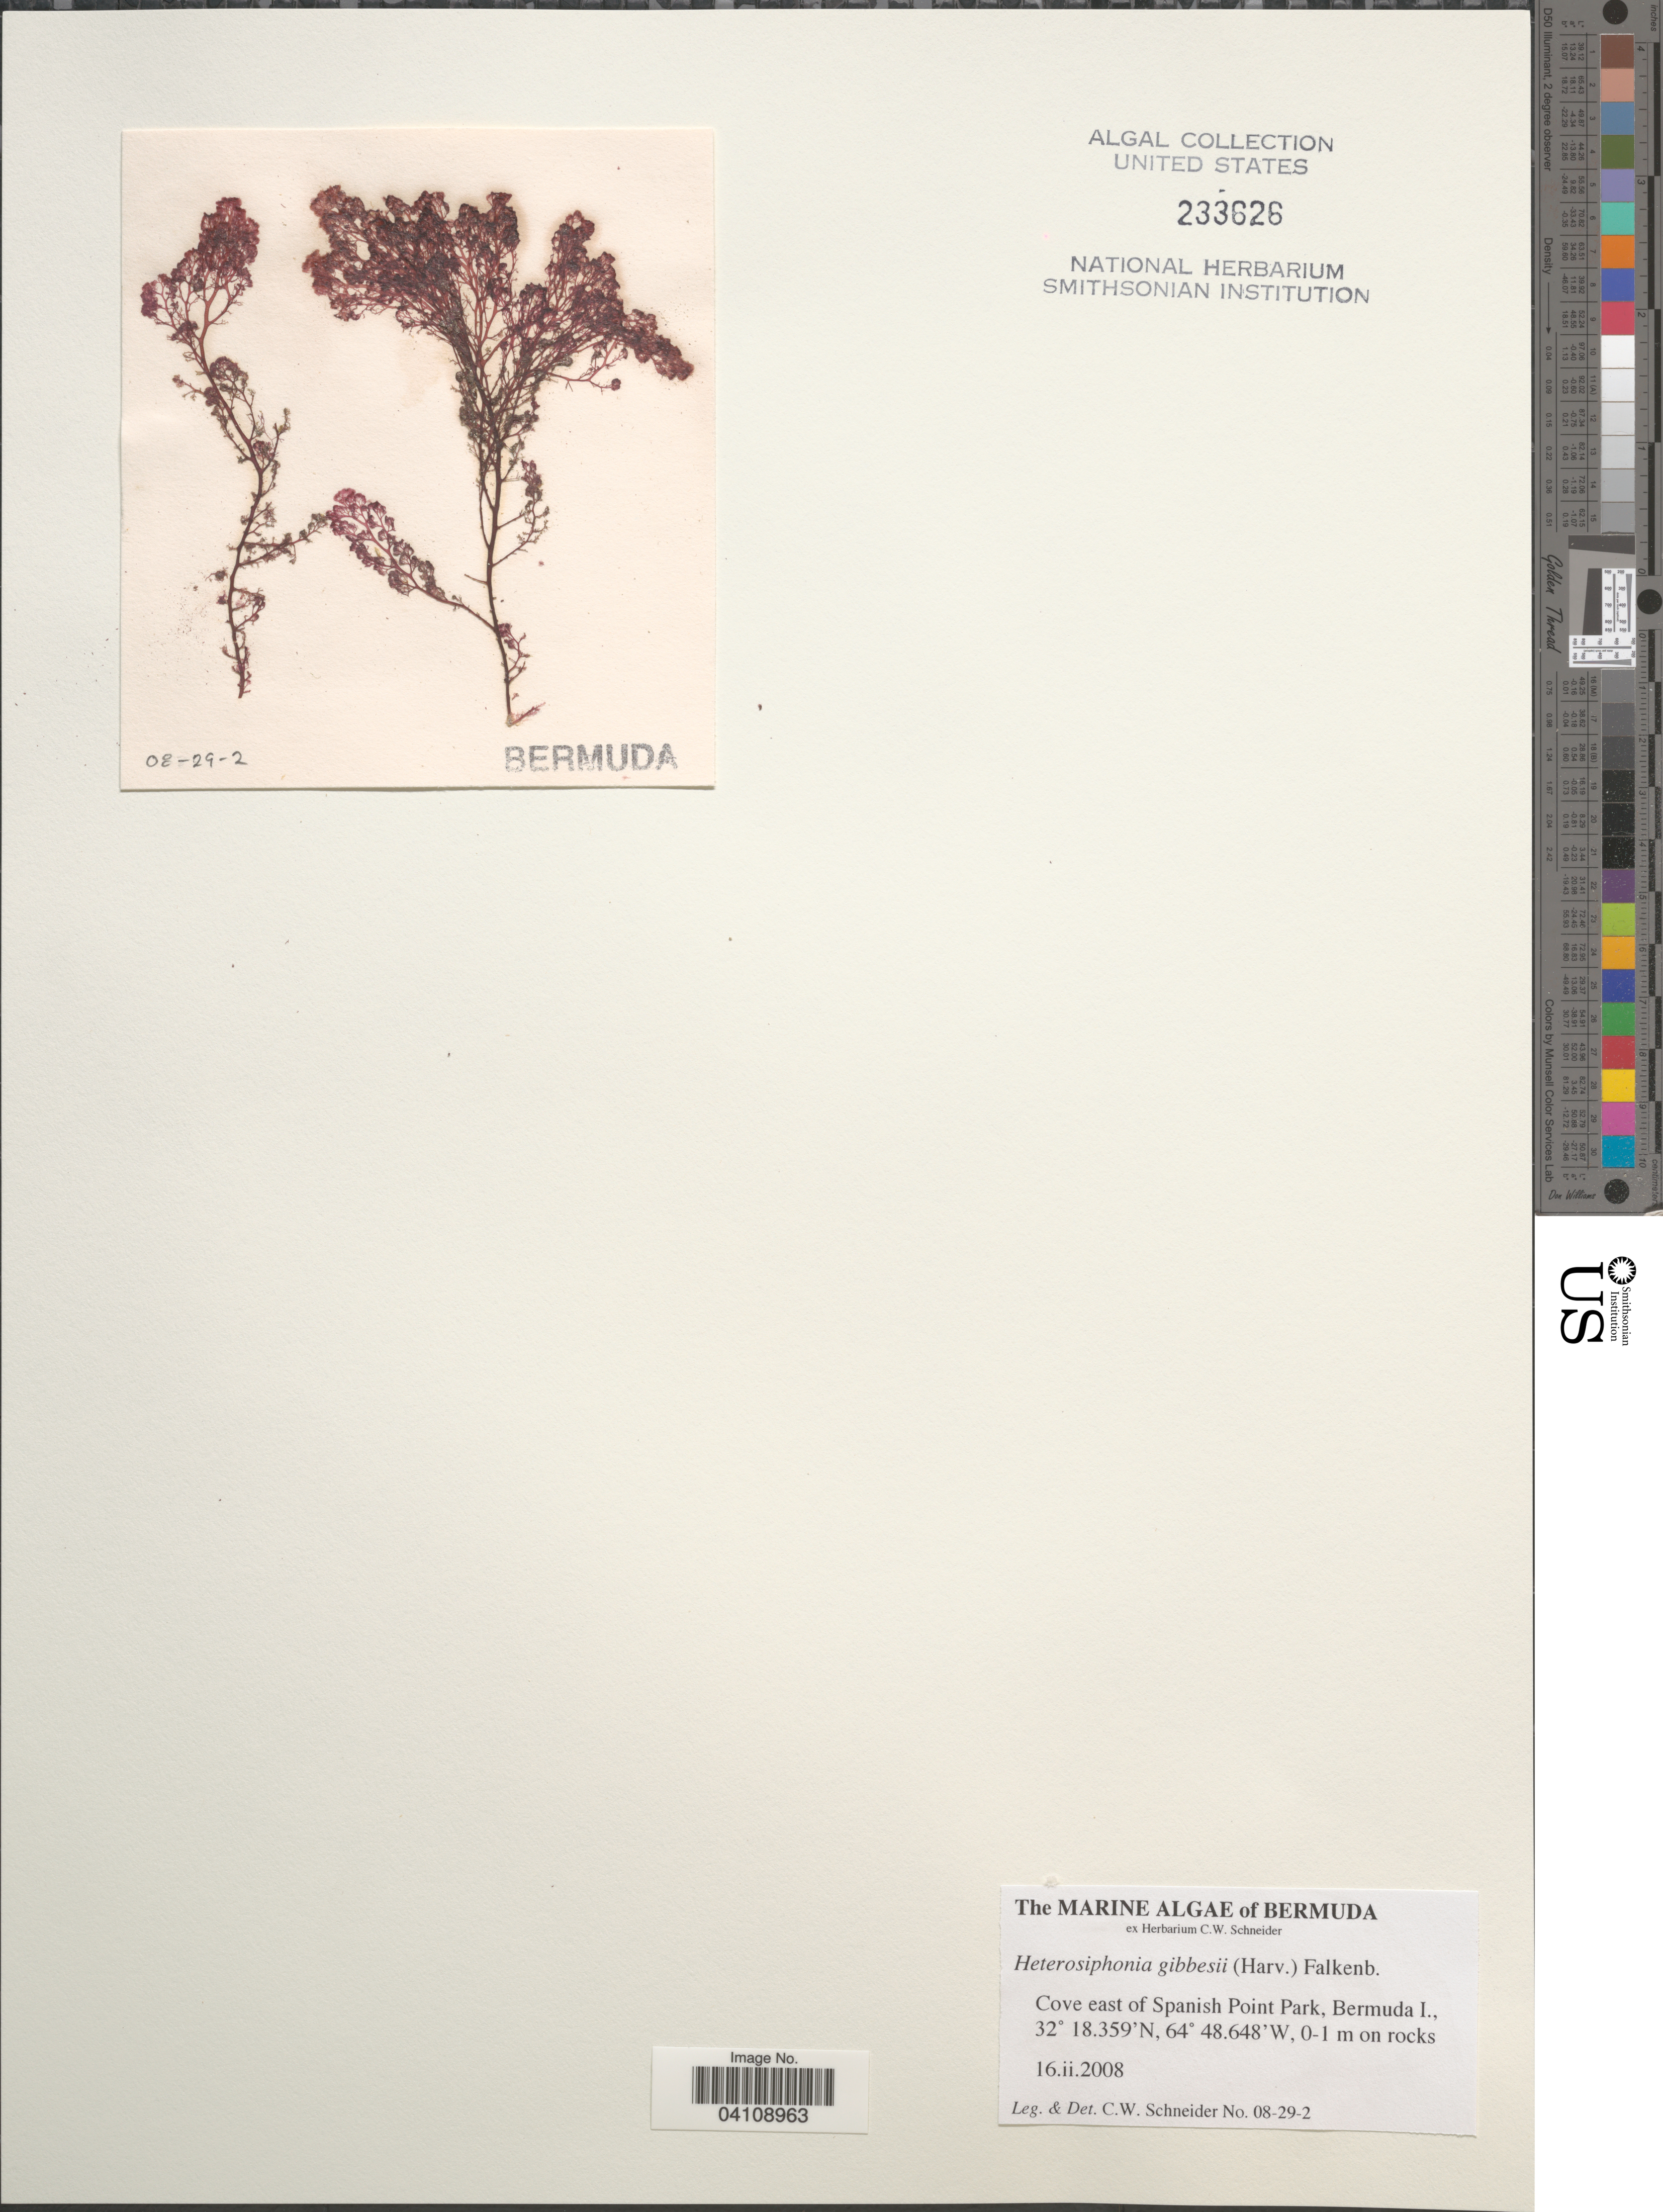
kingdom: Plantae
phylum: Rhodophyta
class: Florideophyceae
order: Ceramiales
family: Dasyaceae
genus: Heterosiphonia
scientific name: Heterosiphonia gibbesii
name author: (Harv.)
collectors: C. W.Schneider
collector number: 08-29-2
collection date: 2008-02-16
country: Bermuda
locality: Cove east of Spanish Point Park, Bermuda I.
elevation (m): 0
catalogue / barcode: US 233626